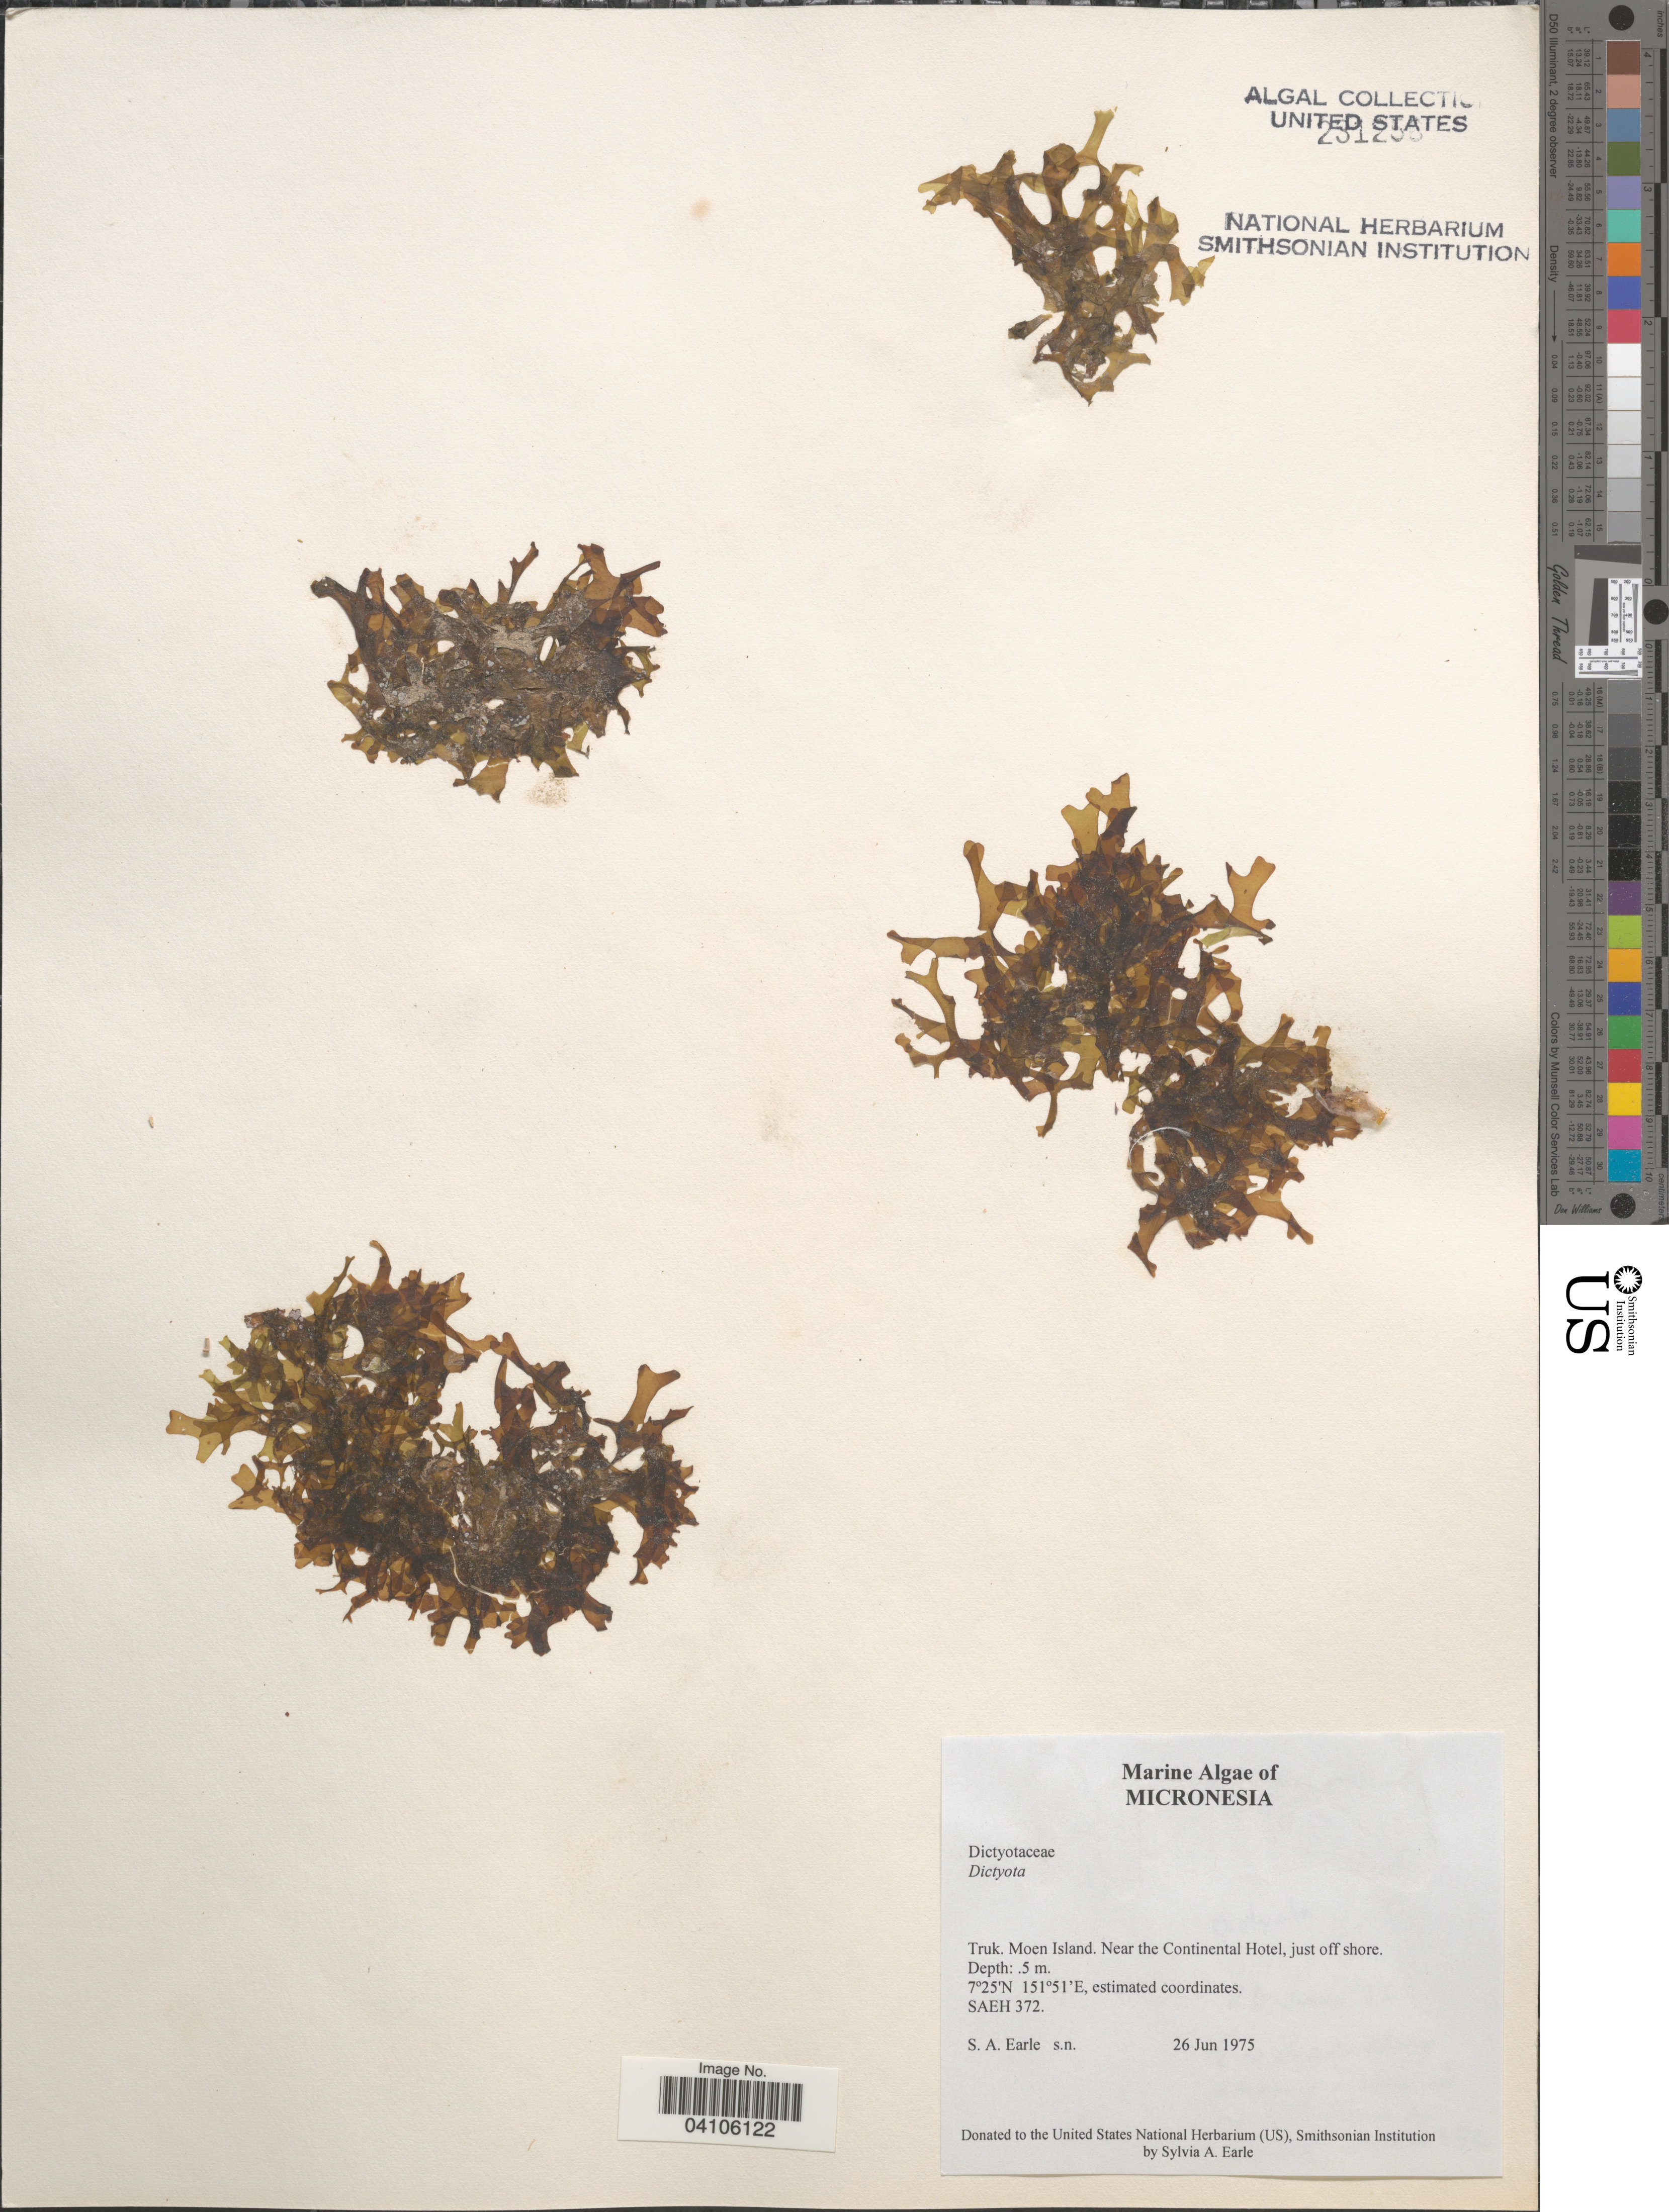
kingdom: Chromista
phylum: Ochrophyta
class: Phaeophyceae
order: Dictyotales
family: Dictyotaceae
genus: Dictyota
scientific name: Dictyota sp.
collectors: S. A. Earle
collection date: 1975-06-26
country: Micronesia, Federated States of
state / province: Truk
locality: Moen Island. Near the Continental Hotel, just off shore. SAEH 372.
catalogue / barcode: US 231256